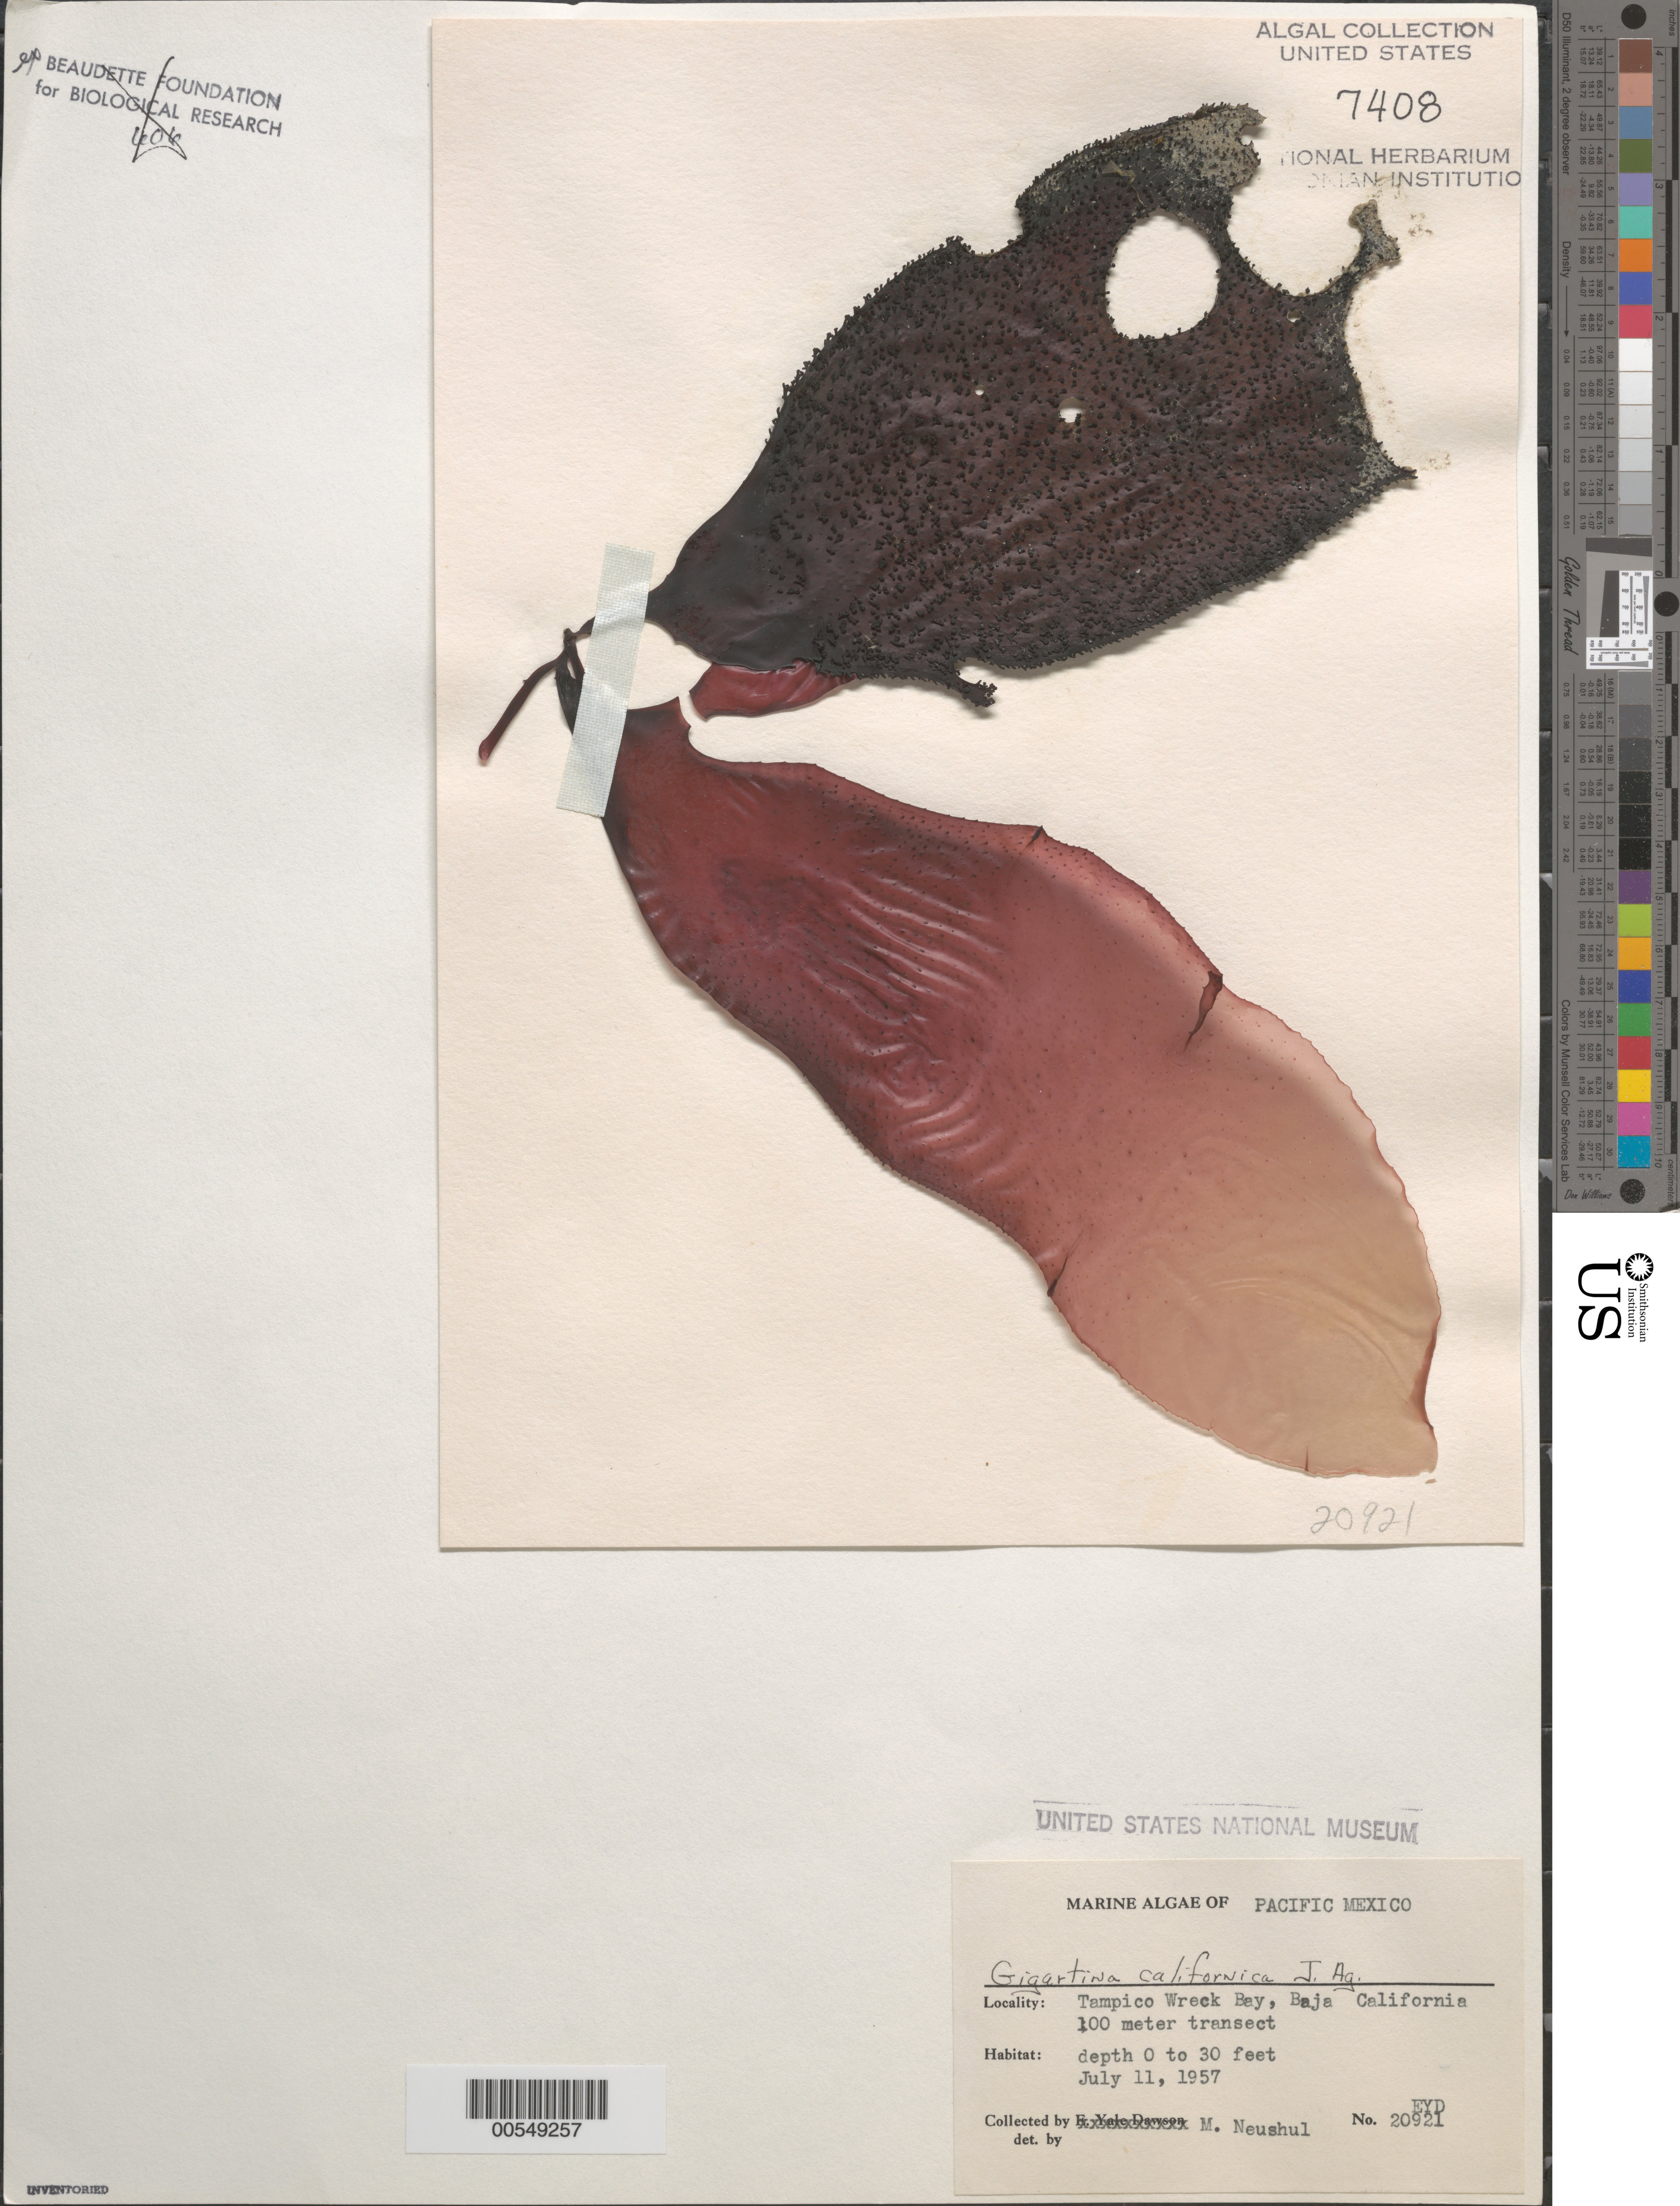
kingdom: Plantae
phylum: Rhodophyta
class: Florideophyceae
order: Gigartinales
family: Gigartinaceae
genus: Chondracanthus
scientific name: Chondracanthus corymbiferus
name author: (Kütz.) Guiry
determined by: Algae name updating Project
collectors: M. Neushul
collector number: EYD 20921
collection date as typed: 11 Jul 1957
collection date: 1957-07-11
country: Mexico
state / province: Baja California Norte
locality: Tampico Wreck Bay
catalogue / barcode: US 7408